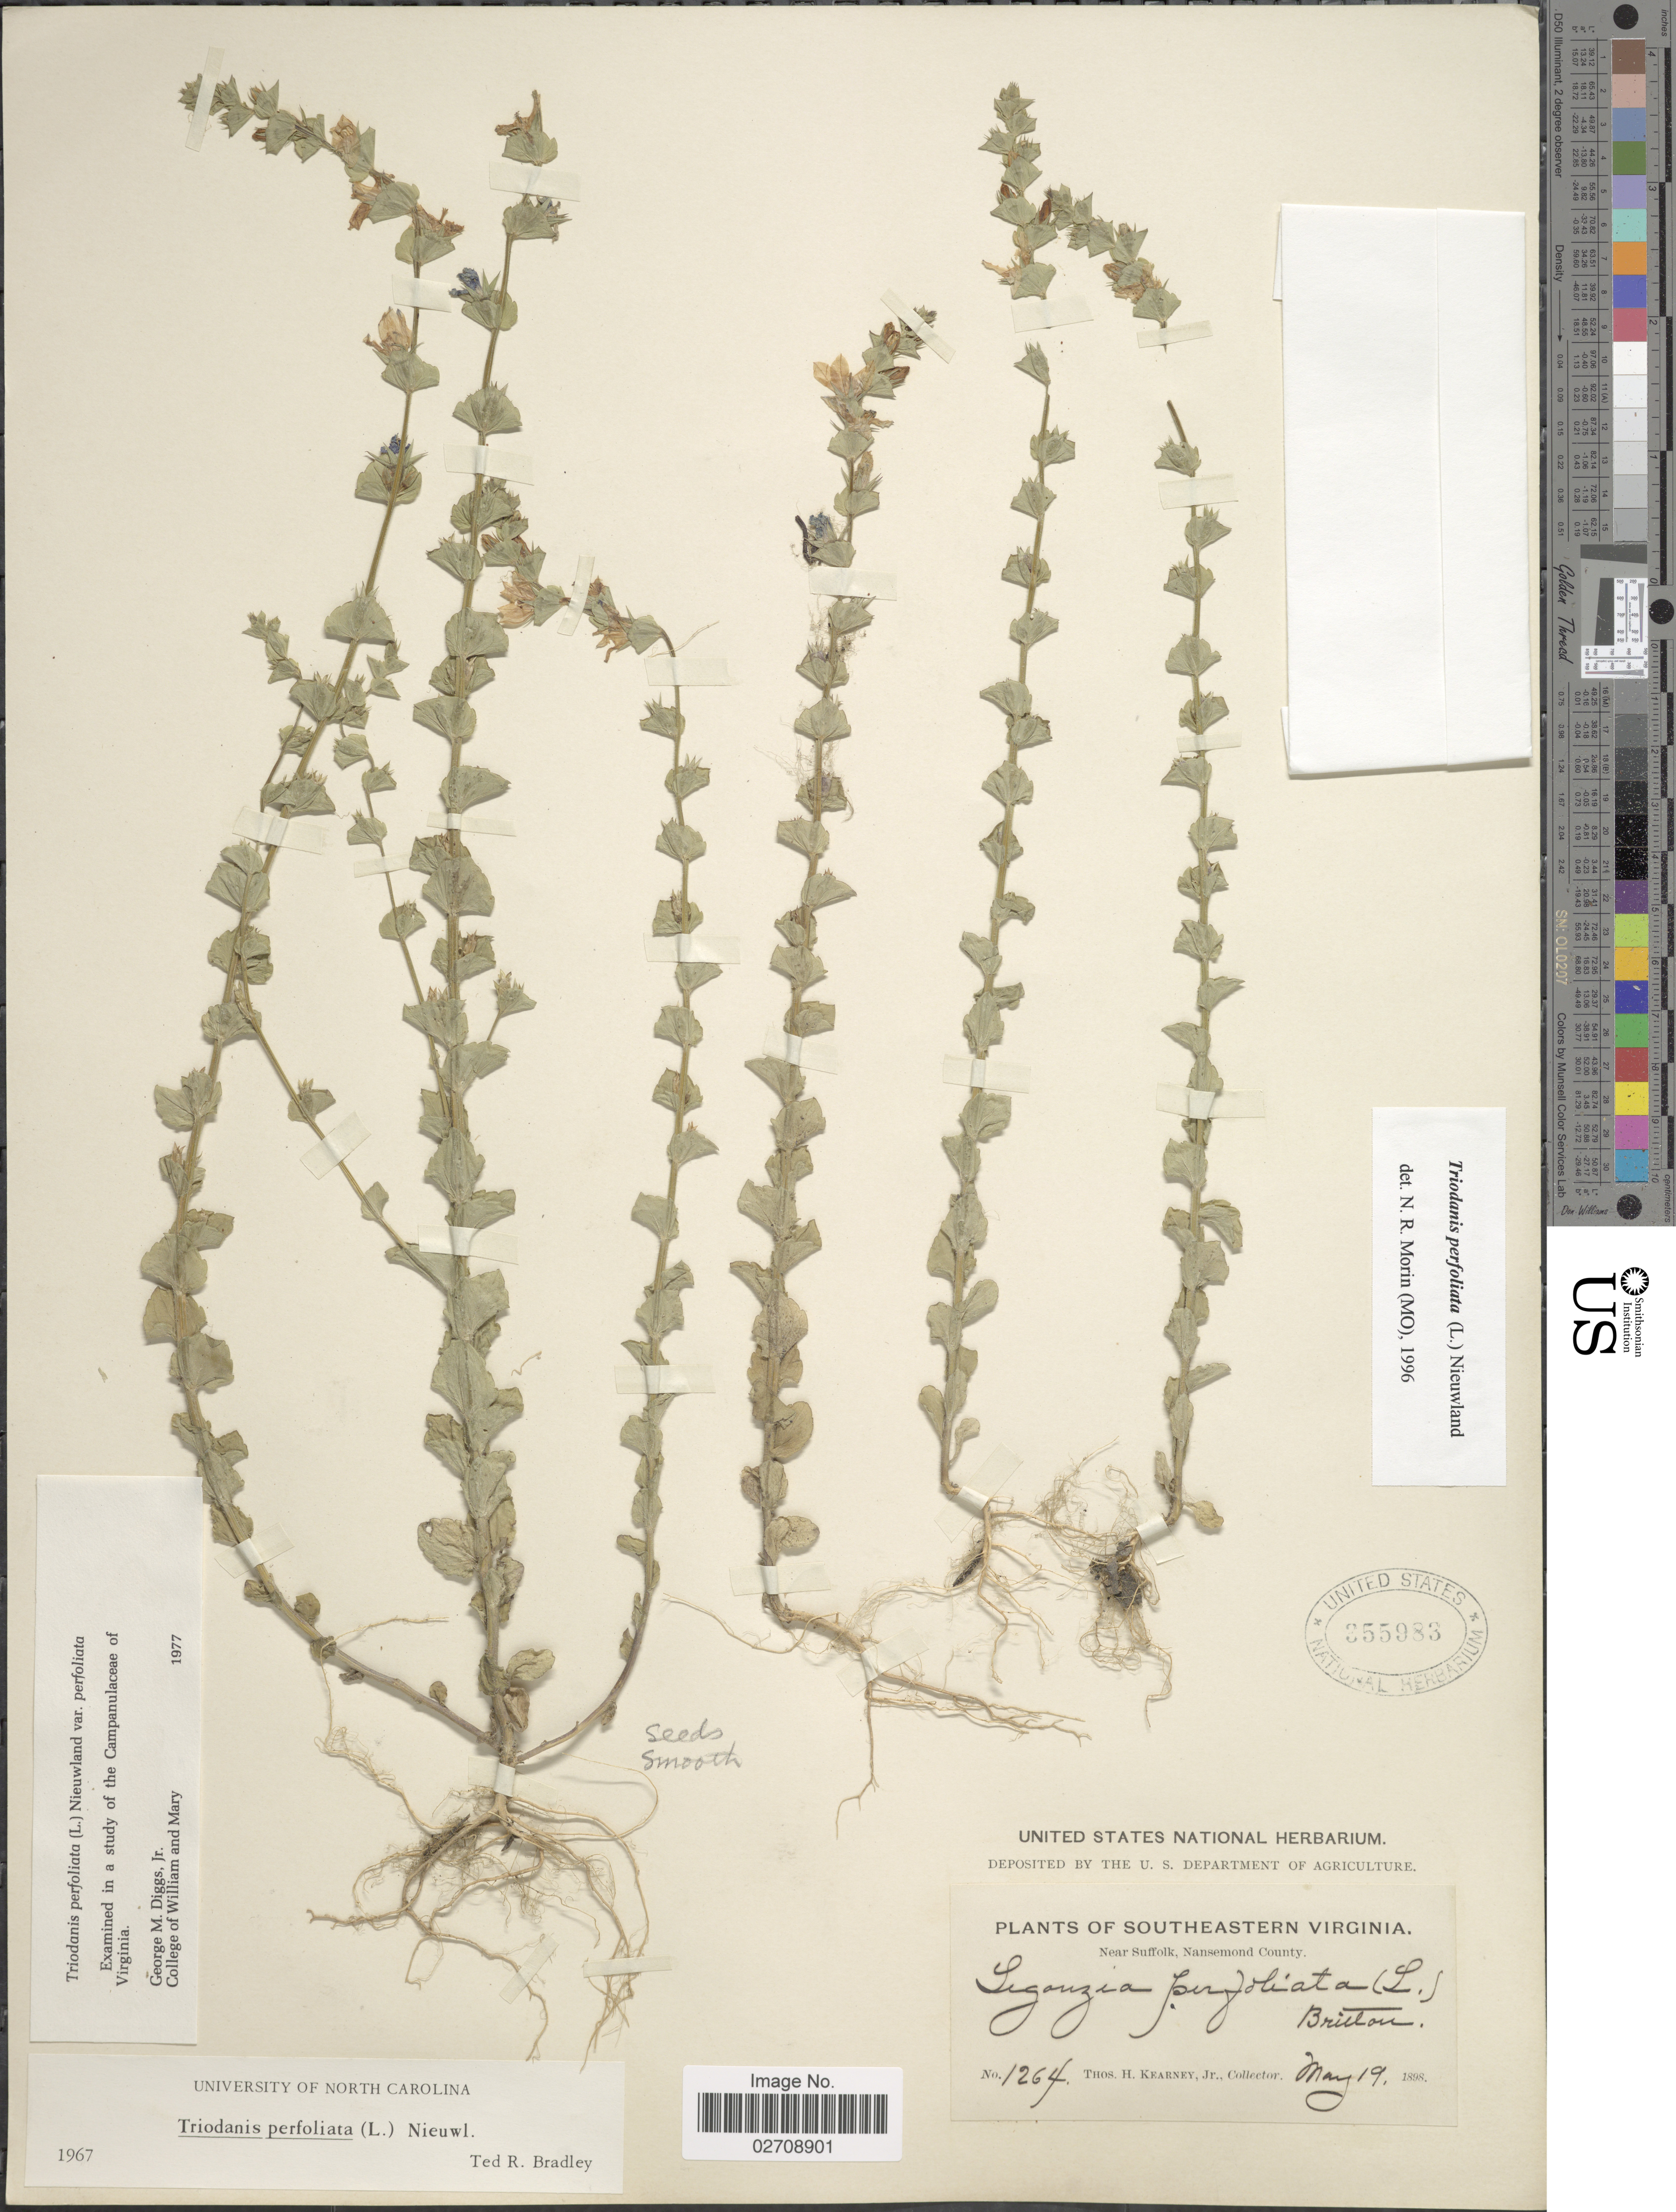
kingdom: Plantae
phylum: Tracheophyta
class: Magnoliopsida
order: Asterales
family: Campanulaceae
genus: Triodanis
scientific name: Triodanis perfoliata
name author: (L.) Nieuwl.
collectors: T. H. Kearney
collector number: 1264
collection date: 1898-05-19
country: United States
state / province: Virginia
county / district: City of Suffolk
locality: Southeastern Virginia, Near Suffolk, Nansemond County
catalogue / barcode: US 355983